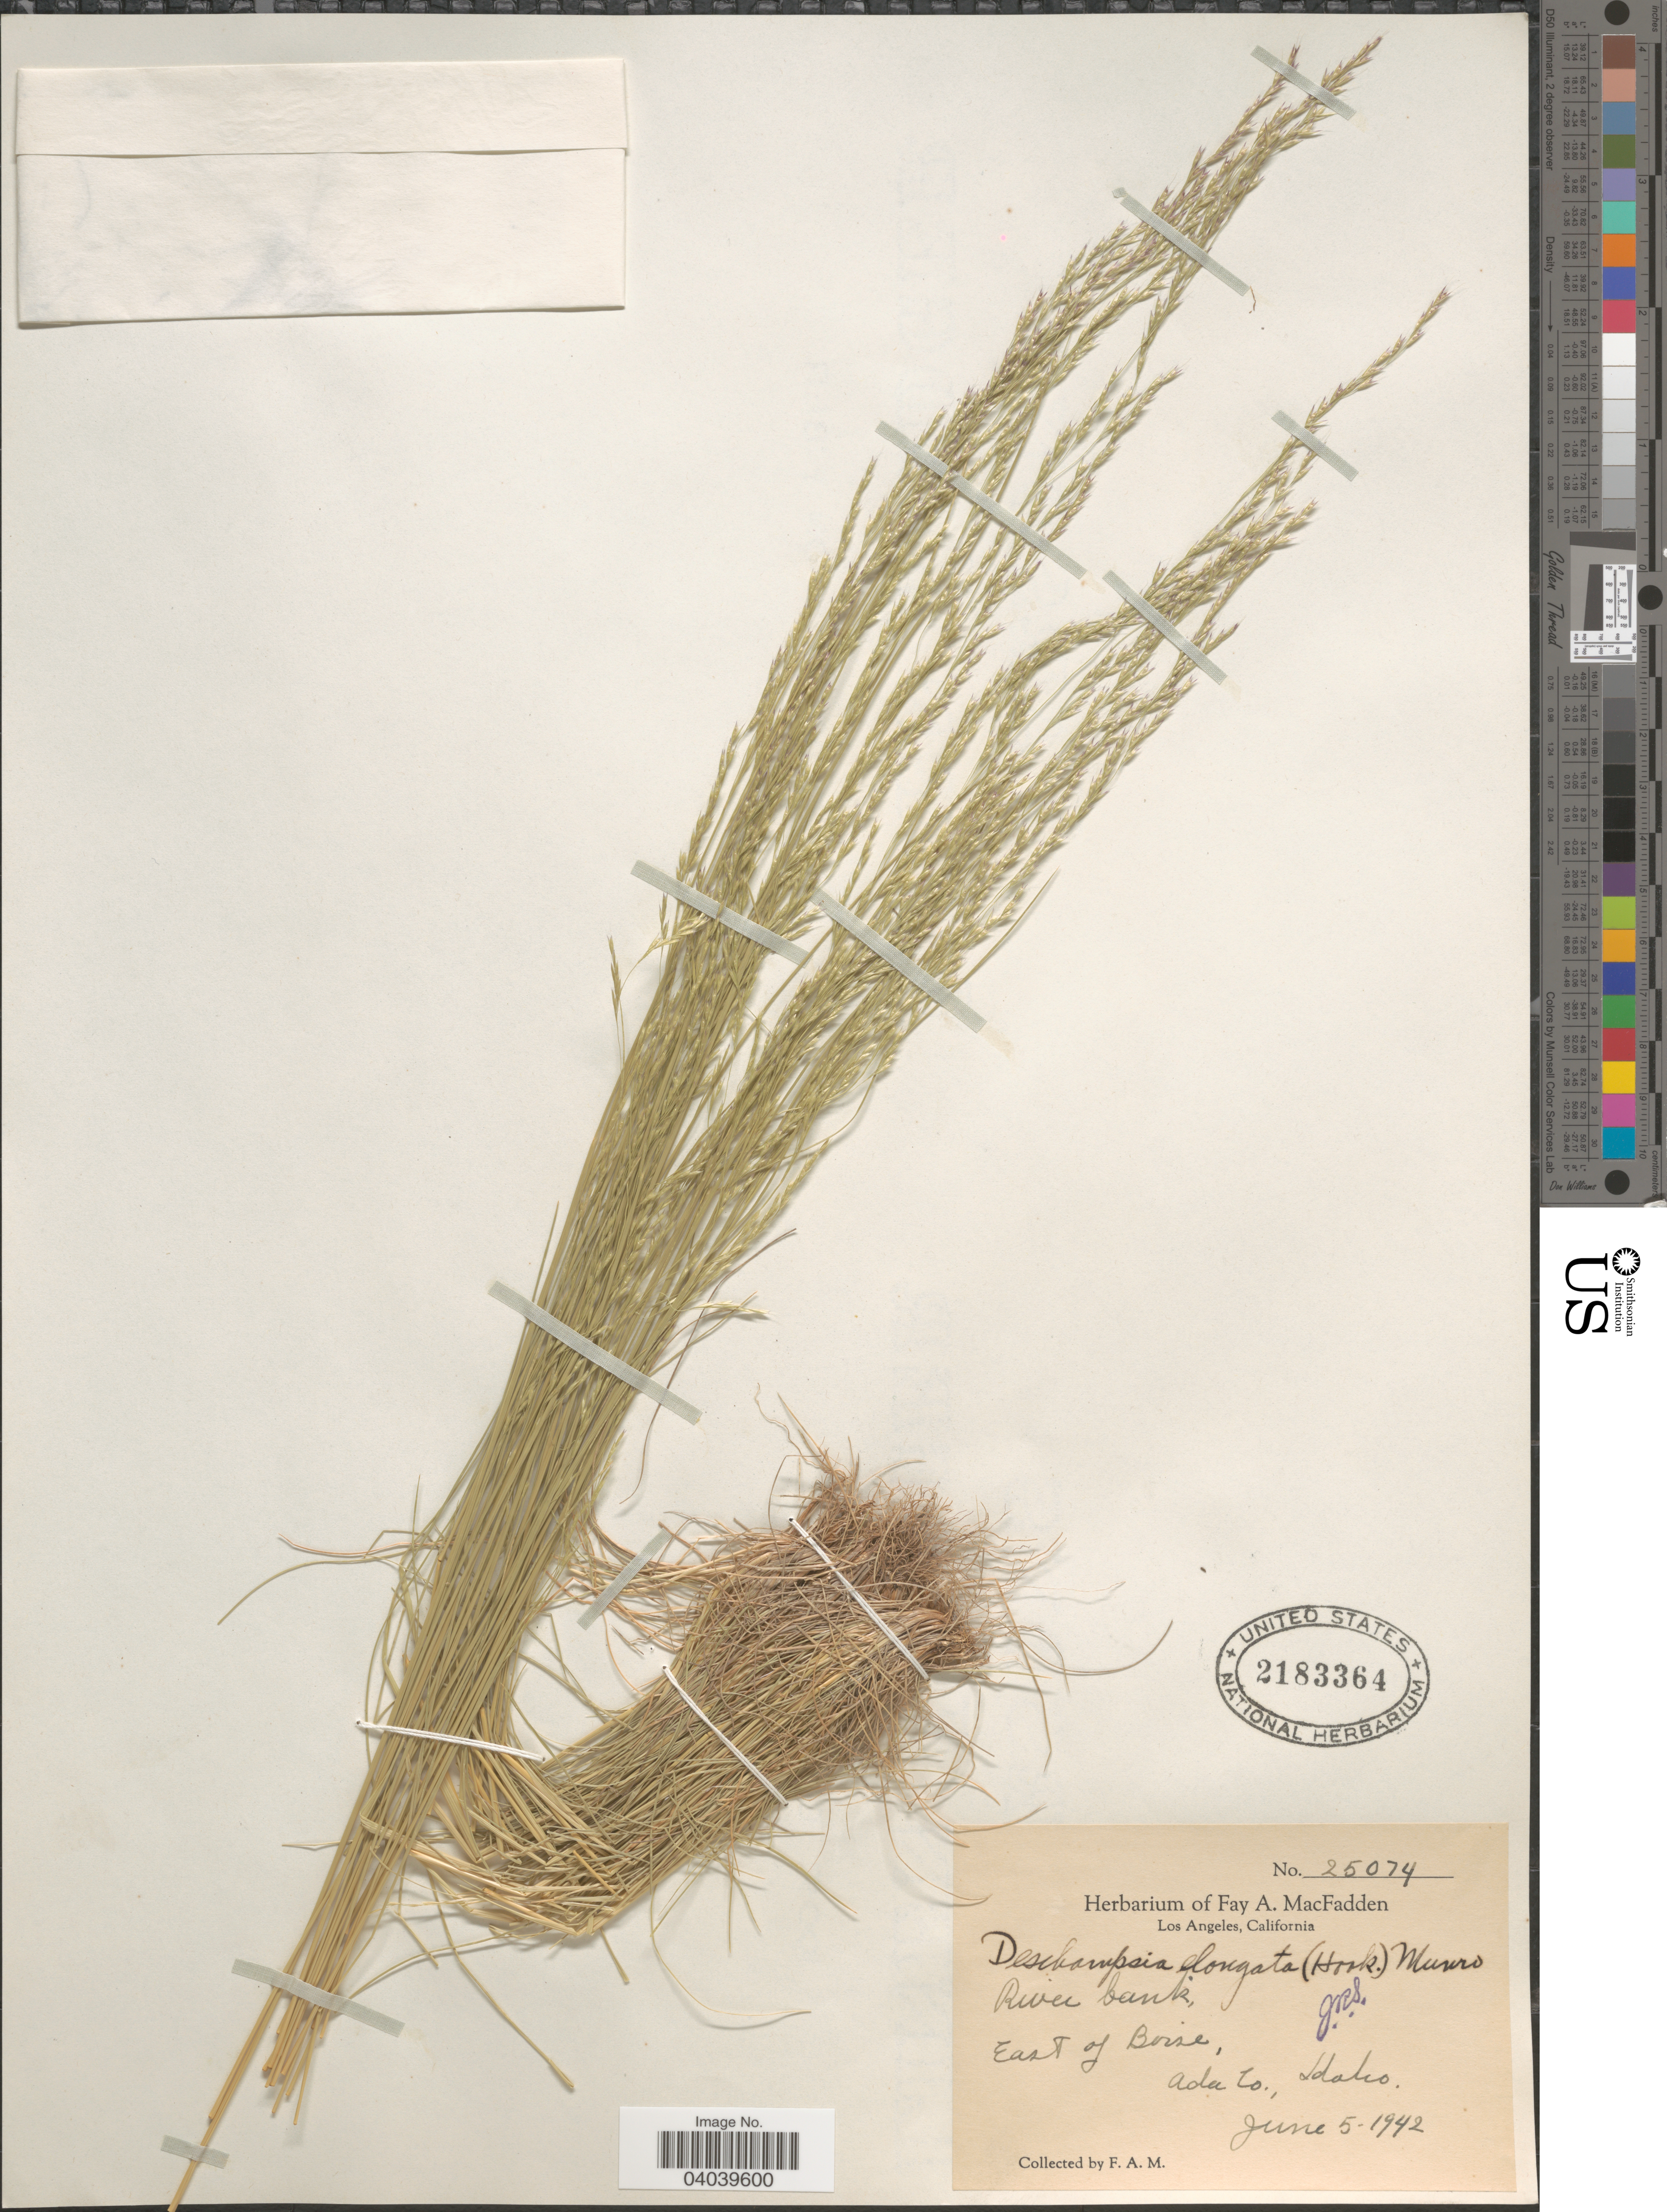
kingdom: Plantae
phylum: Tracheophyta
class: Liliopsida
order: Poales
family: Poaceae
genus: Deschampsia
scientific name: Deschampsia elongata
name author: (Hook.) Munro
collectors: F. MacFadden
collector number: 25074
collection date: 1942-06-05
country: United States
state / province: Idaho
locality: River bank, East of Boise, Ada Co.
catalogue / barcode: US 2183364